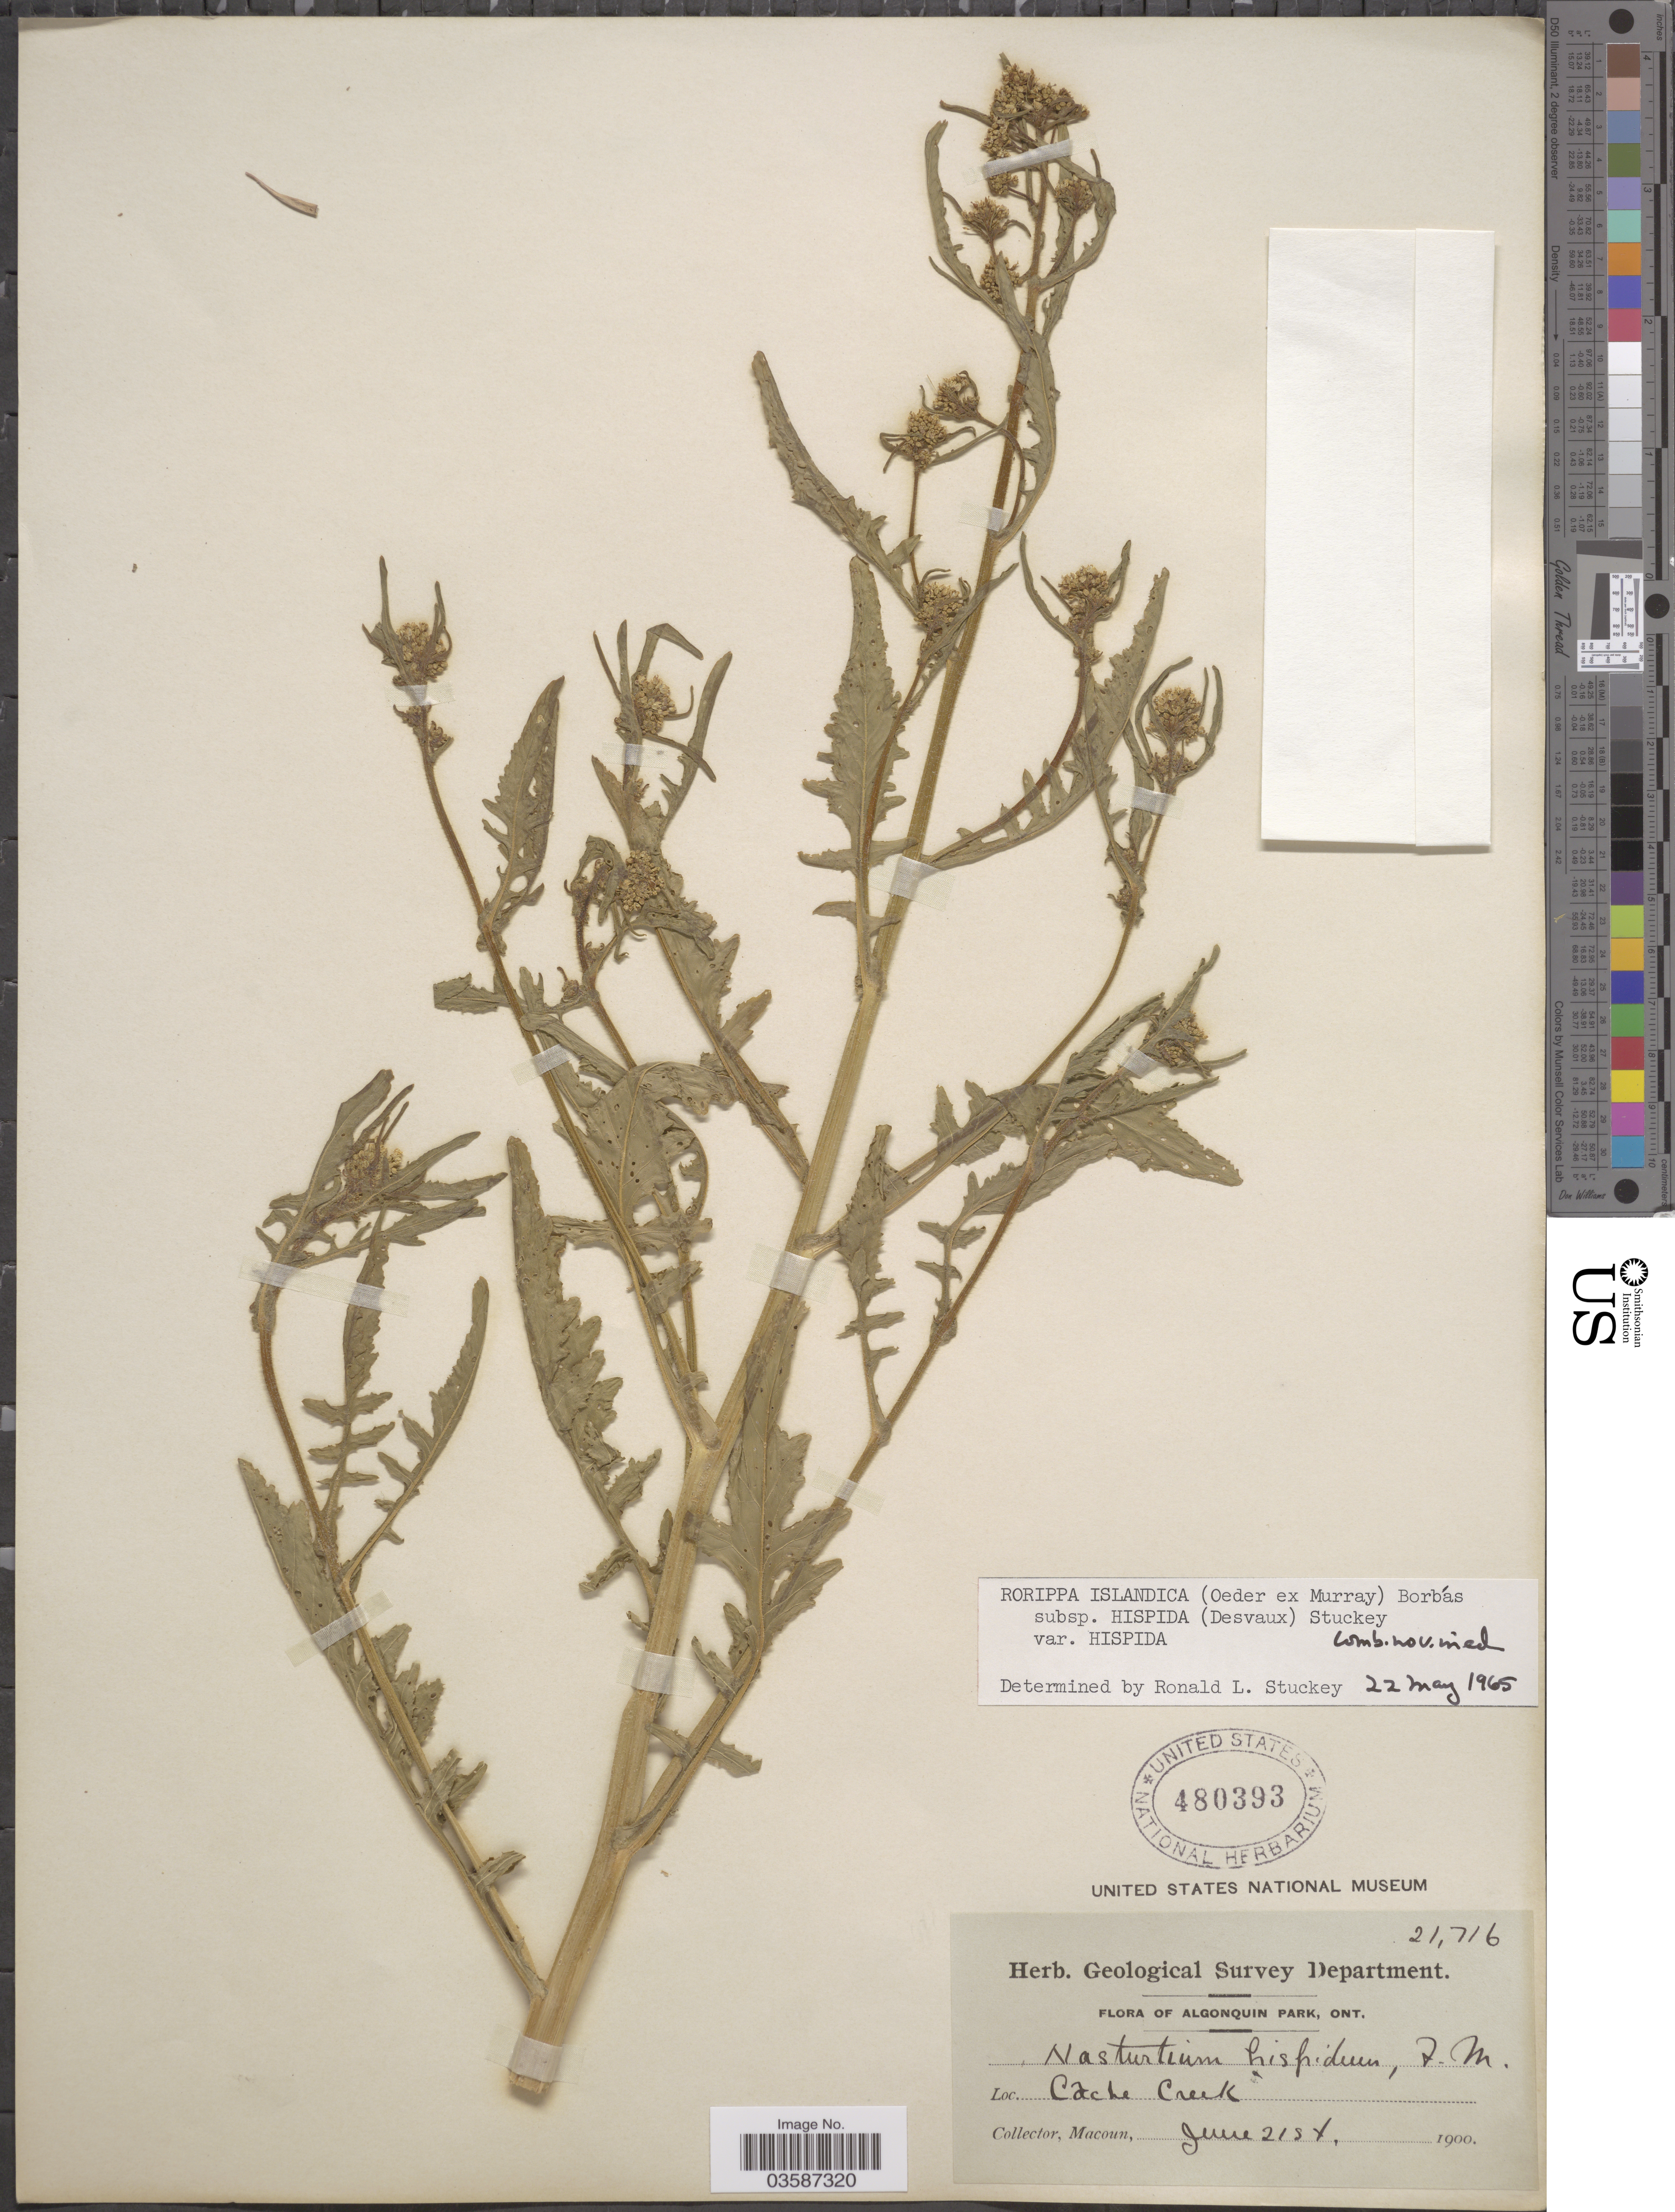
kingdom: Plantae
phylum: Tracheophyta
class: Magnoliopsida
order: Brassicales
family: Brassicaceae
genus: Rorippa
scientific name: Rorippa islandica var. hispida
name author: (Desv.) Butters & Abbe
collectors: -- Macoun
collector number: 21716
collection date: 1900-06-21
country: Canada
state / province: Ontario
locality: Algonquin Park. Cache Creek.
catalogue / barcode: US 480393